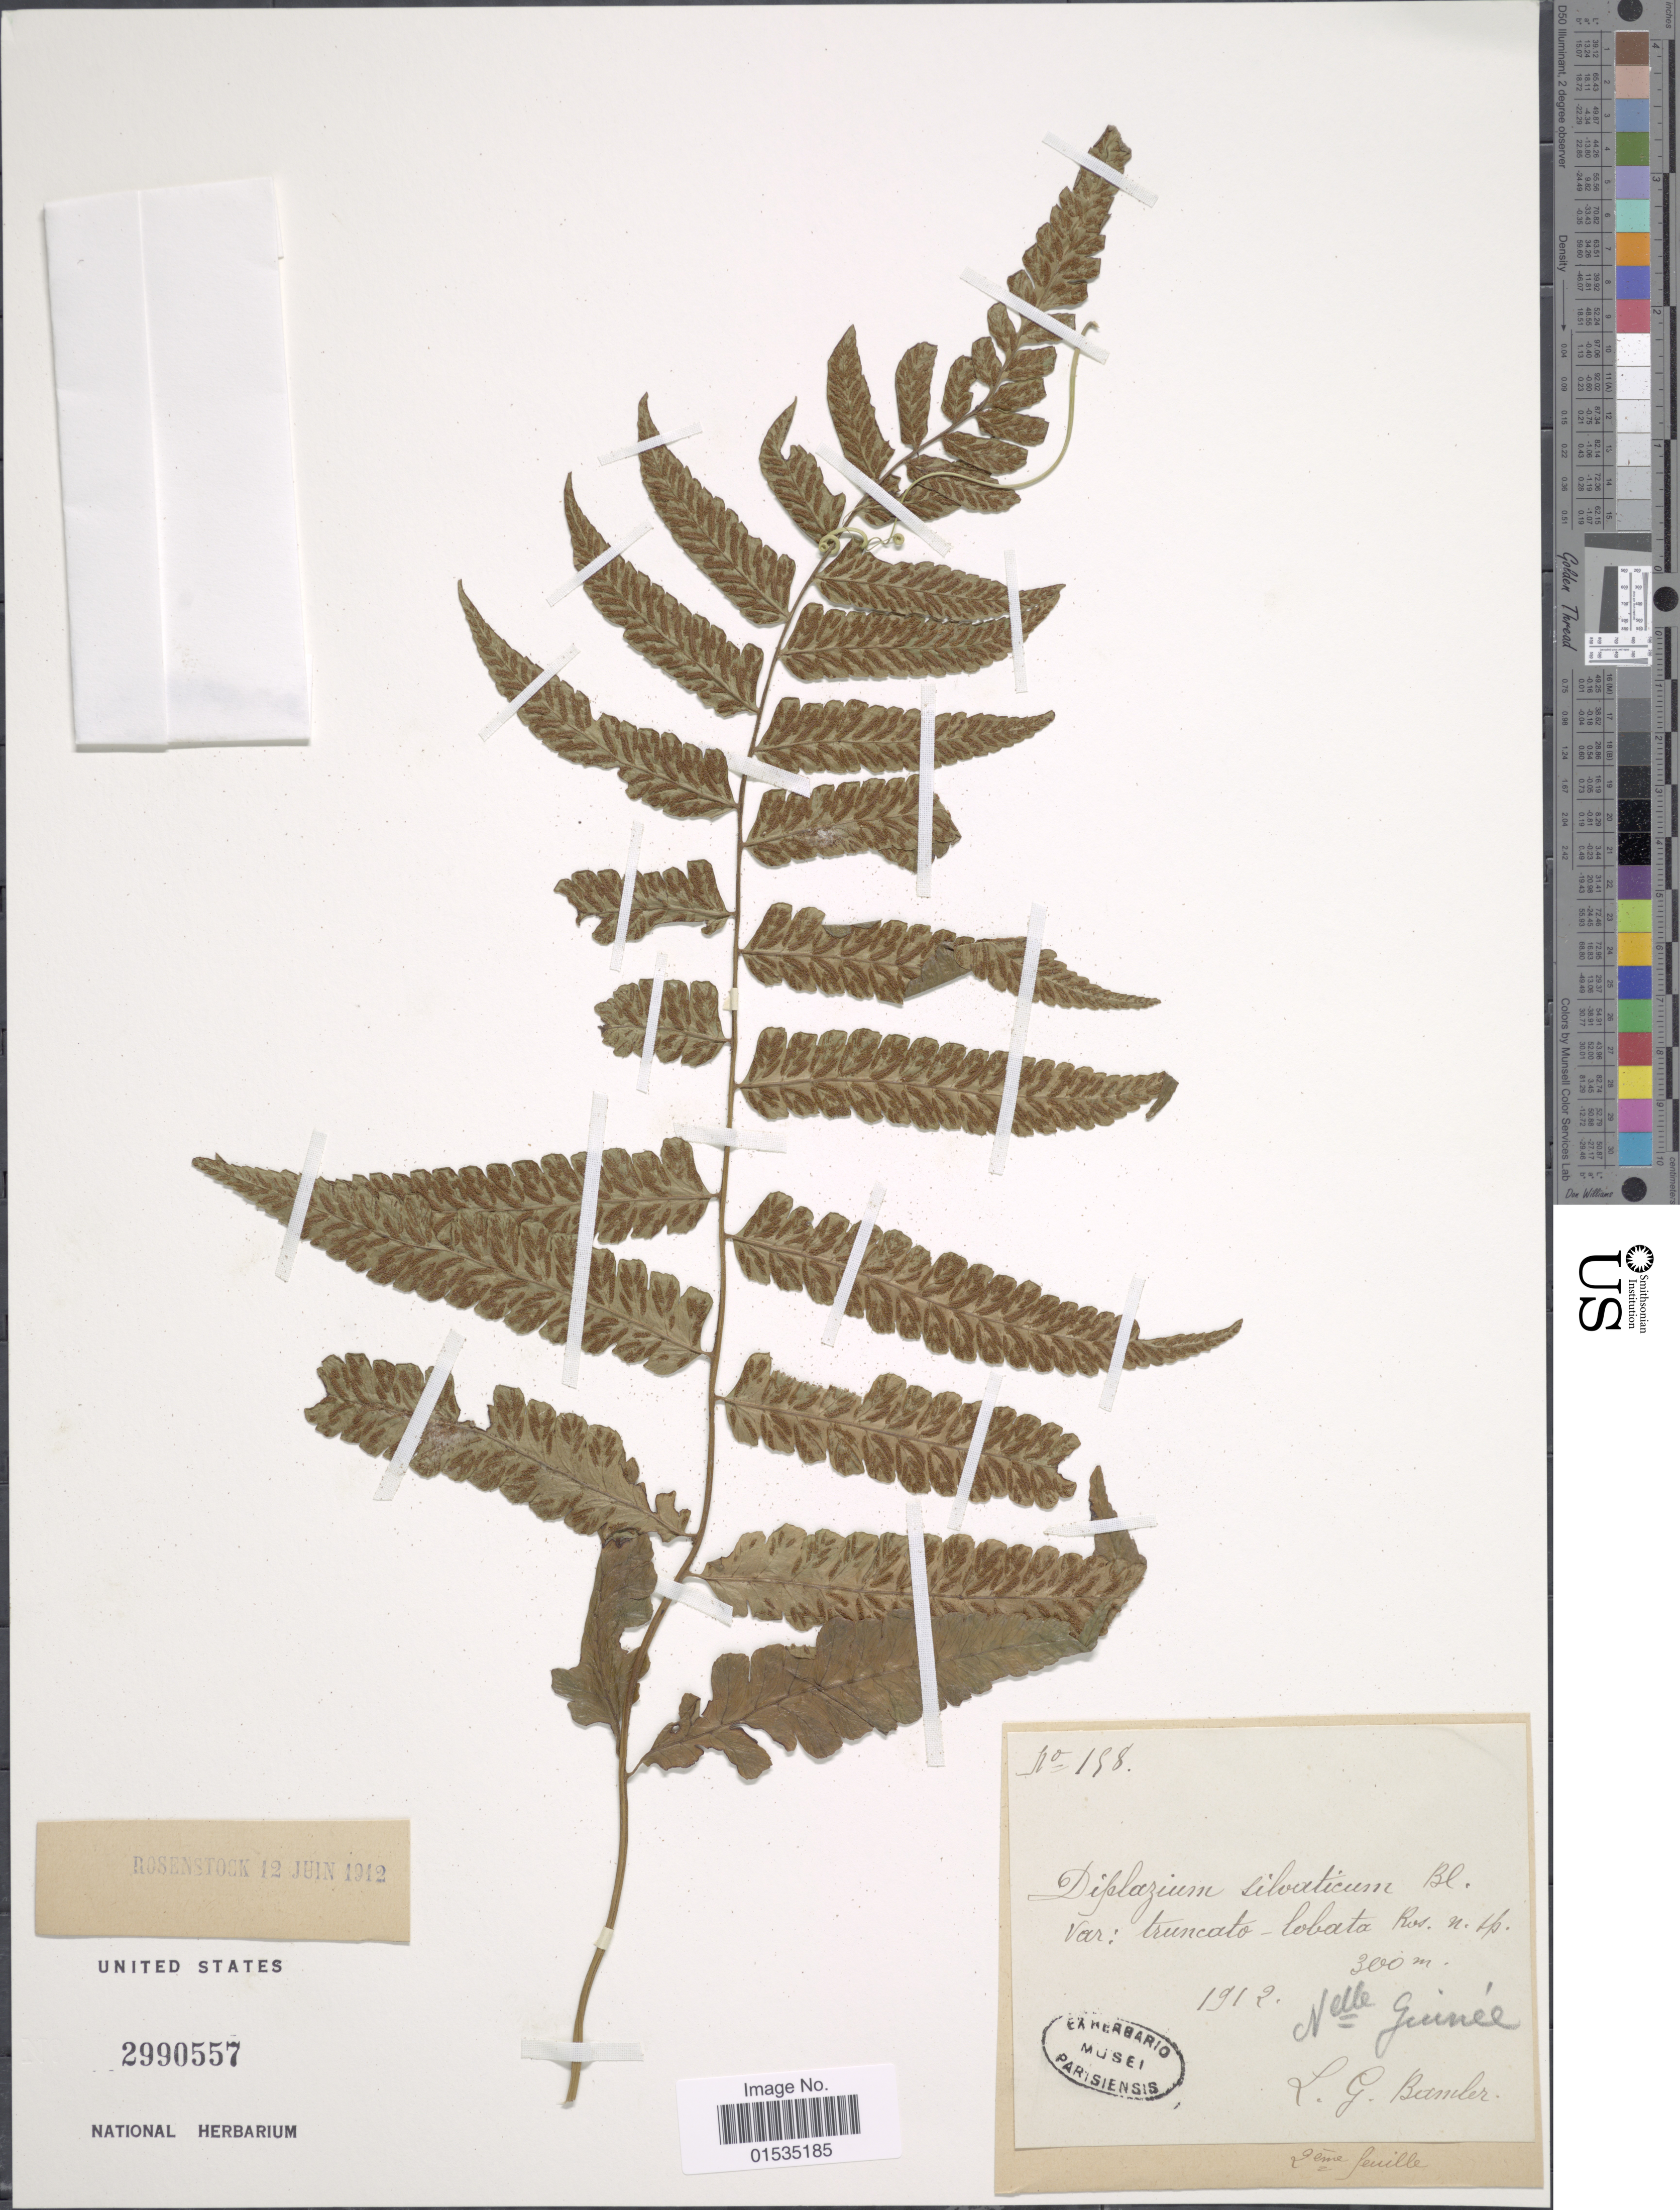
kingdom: Plantae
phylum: Tracheophyta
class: Polypodiopsida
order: Polypodiales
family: Athyriaceae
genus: Diplazium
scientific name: Diplazium sibiricum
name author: (Turcz. ex Kunze) Sa. Kurata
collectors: Bamler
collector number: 198*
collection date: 1912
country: Papua New Guinea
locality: Nelle Guinee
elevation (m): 300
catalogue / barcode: US 2990557